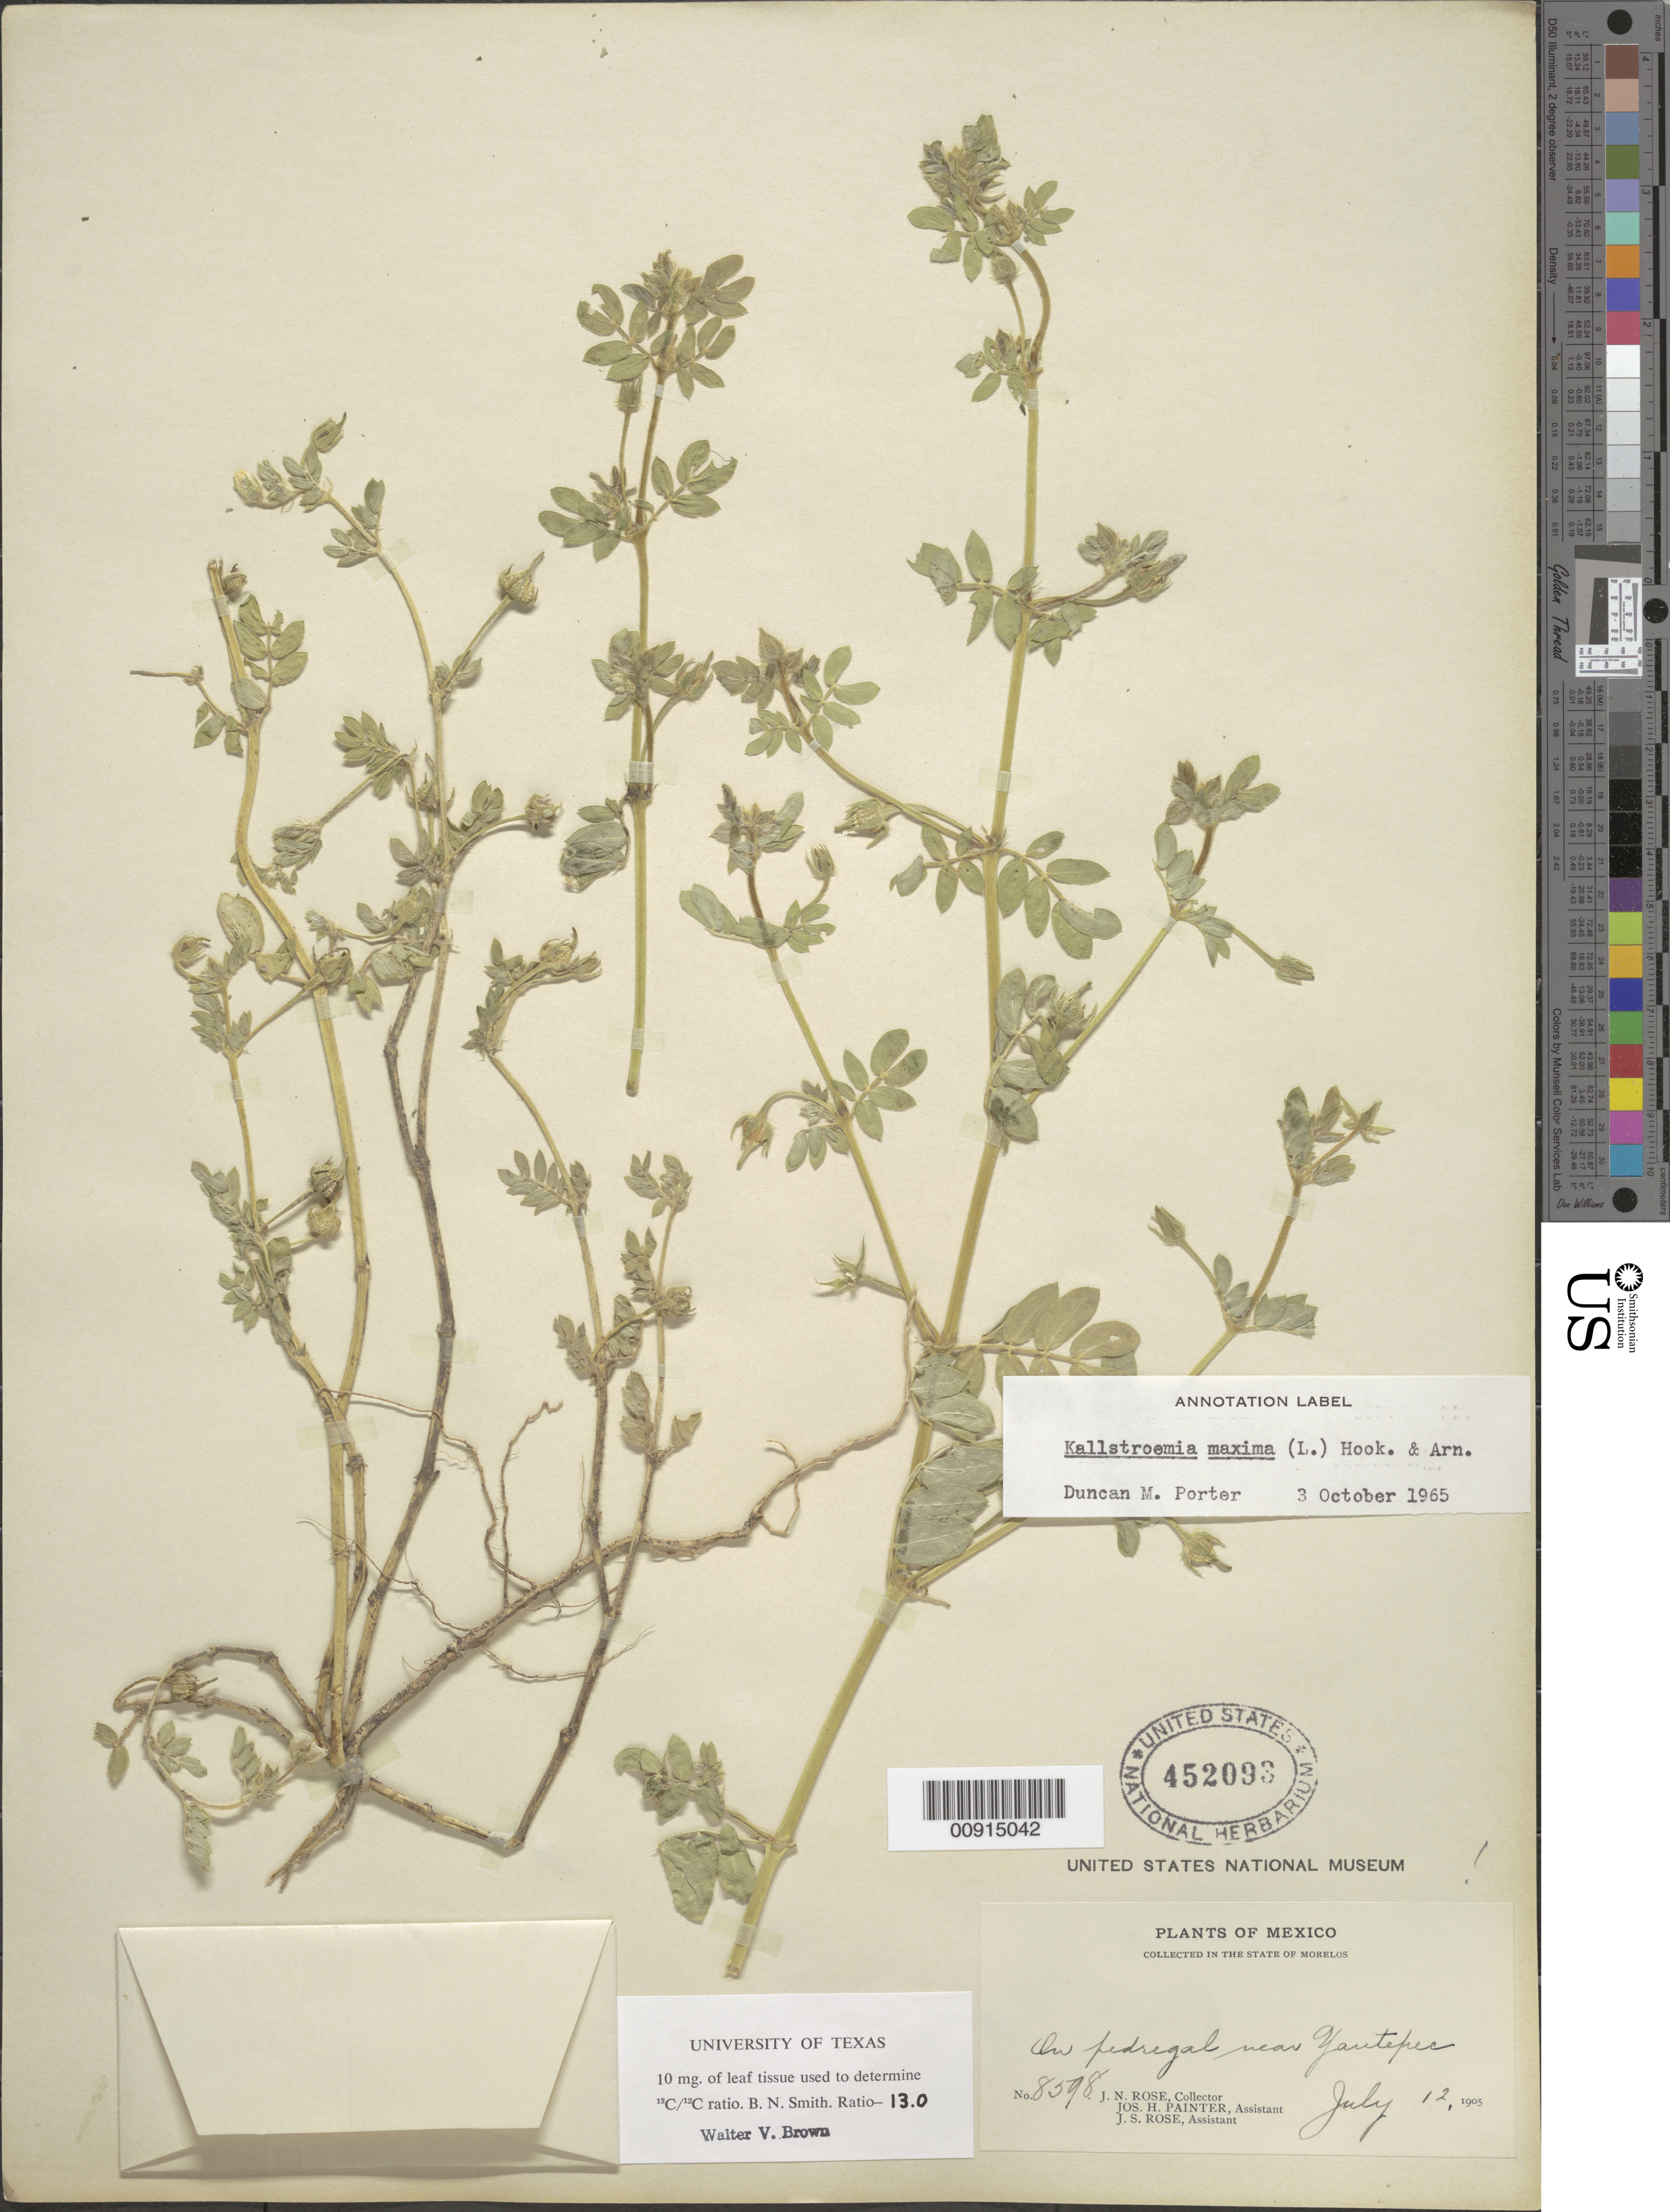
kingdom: Plantae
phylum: Tracheophyta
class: Magnoliopsida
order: Zygophyllales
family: Zygophyllaceae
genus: Kallstroemia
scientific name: Kallstroemia maxima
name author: (L.) Hook. & Arn.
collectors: J. N. Rose, J. H. Painter & J. S. Rose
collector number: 8598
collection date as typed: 12 Jul 1905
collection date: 1905-07-12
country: Mexico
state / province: Morelos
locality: On pedregal near Yautepec, State of Morelos.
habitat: On pedregal.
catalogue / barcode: US 452093